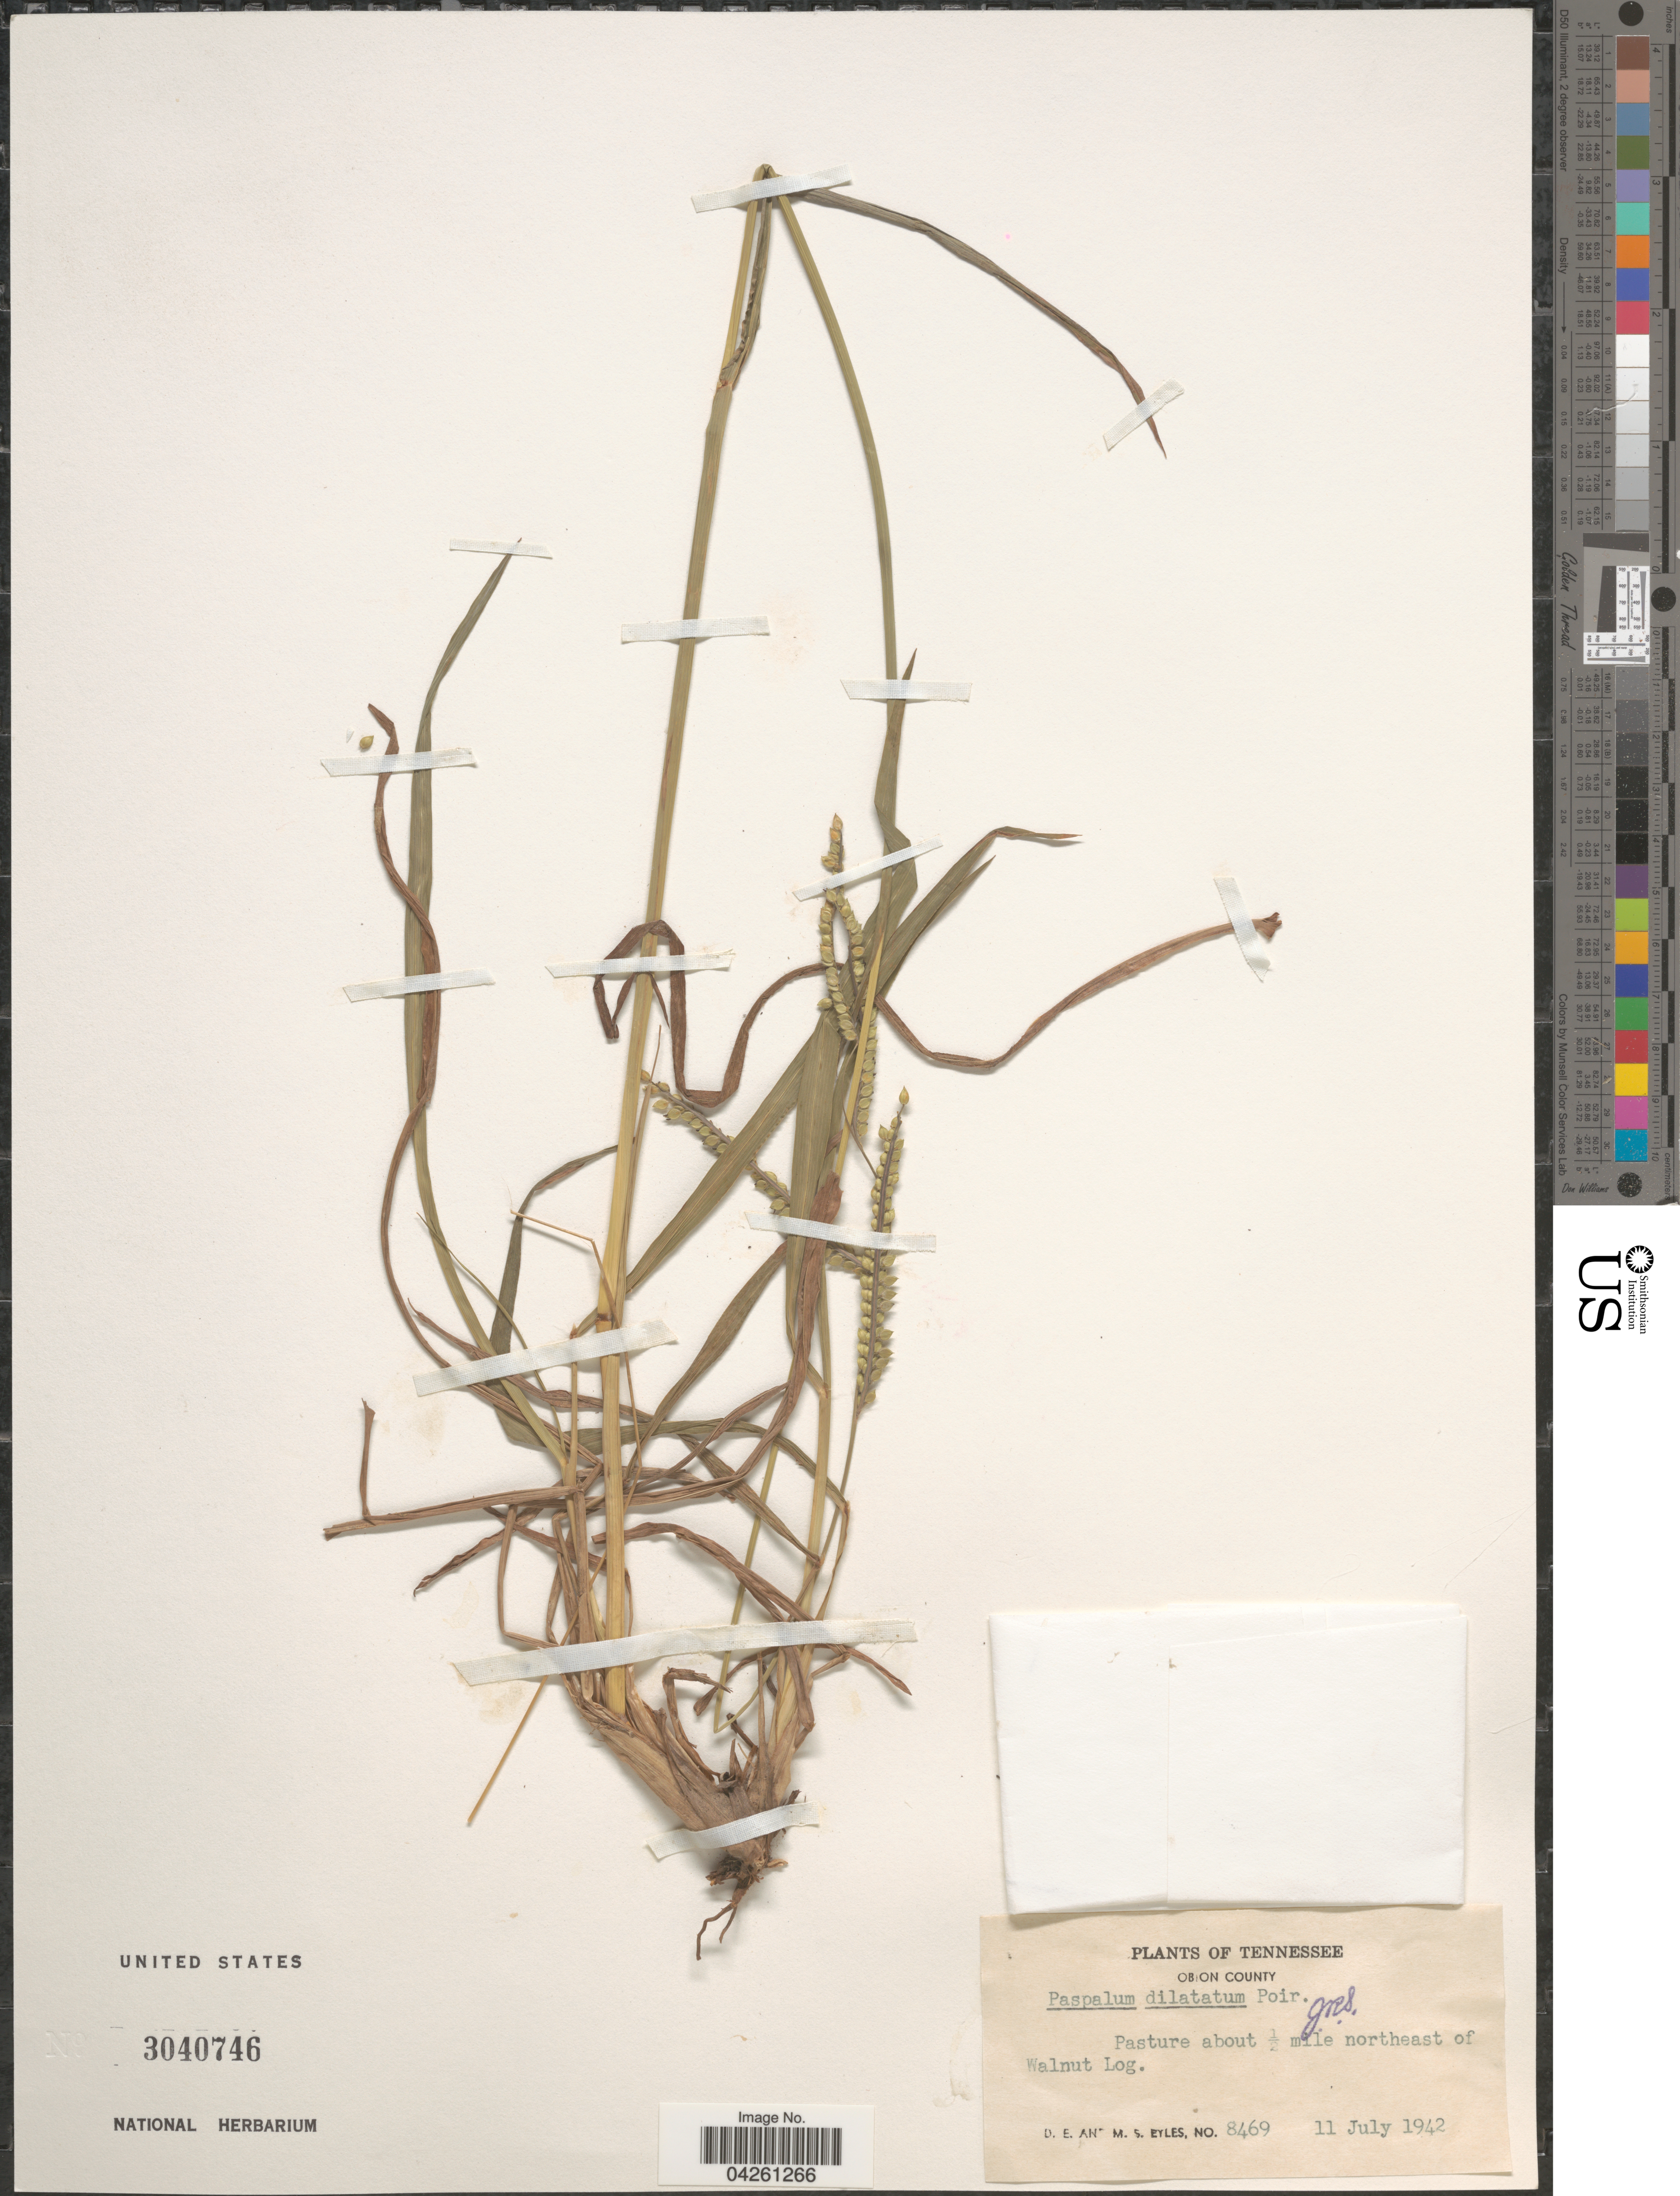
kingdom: Plantae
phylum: Tracheophyta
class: Liliopsida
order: Poales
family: Poaceae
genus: Paspalum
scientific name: Paspalum dilatatum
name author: Poir.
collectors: D. Eyles & M. Eyles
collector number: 8469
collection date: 1942-07-11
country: United States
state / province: Tennessee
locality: Obion County. Pasture about ½ mile northeast of Walnut Log.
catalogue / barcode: US 3040746